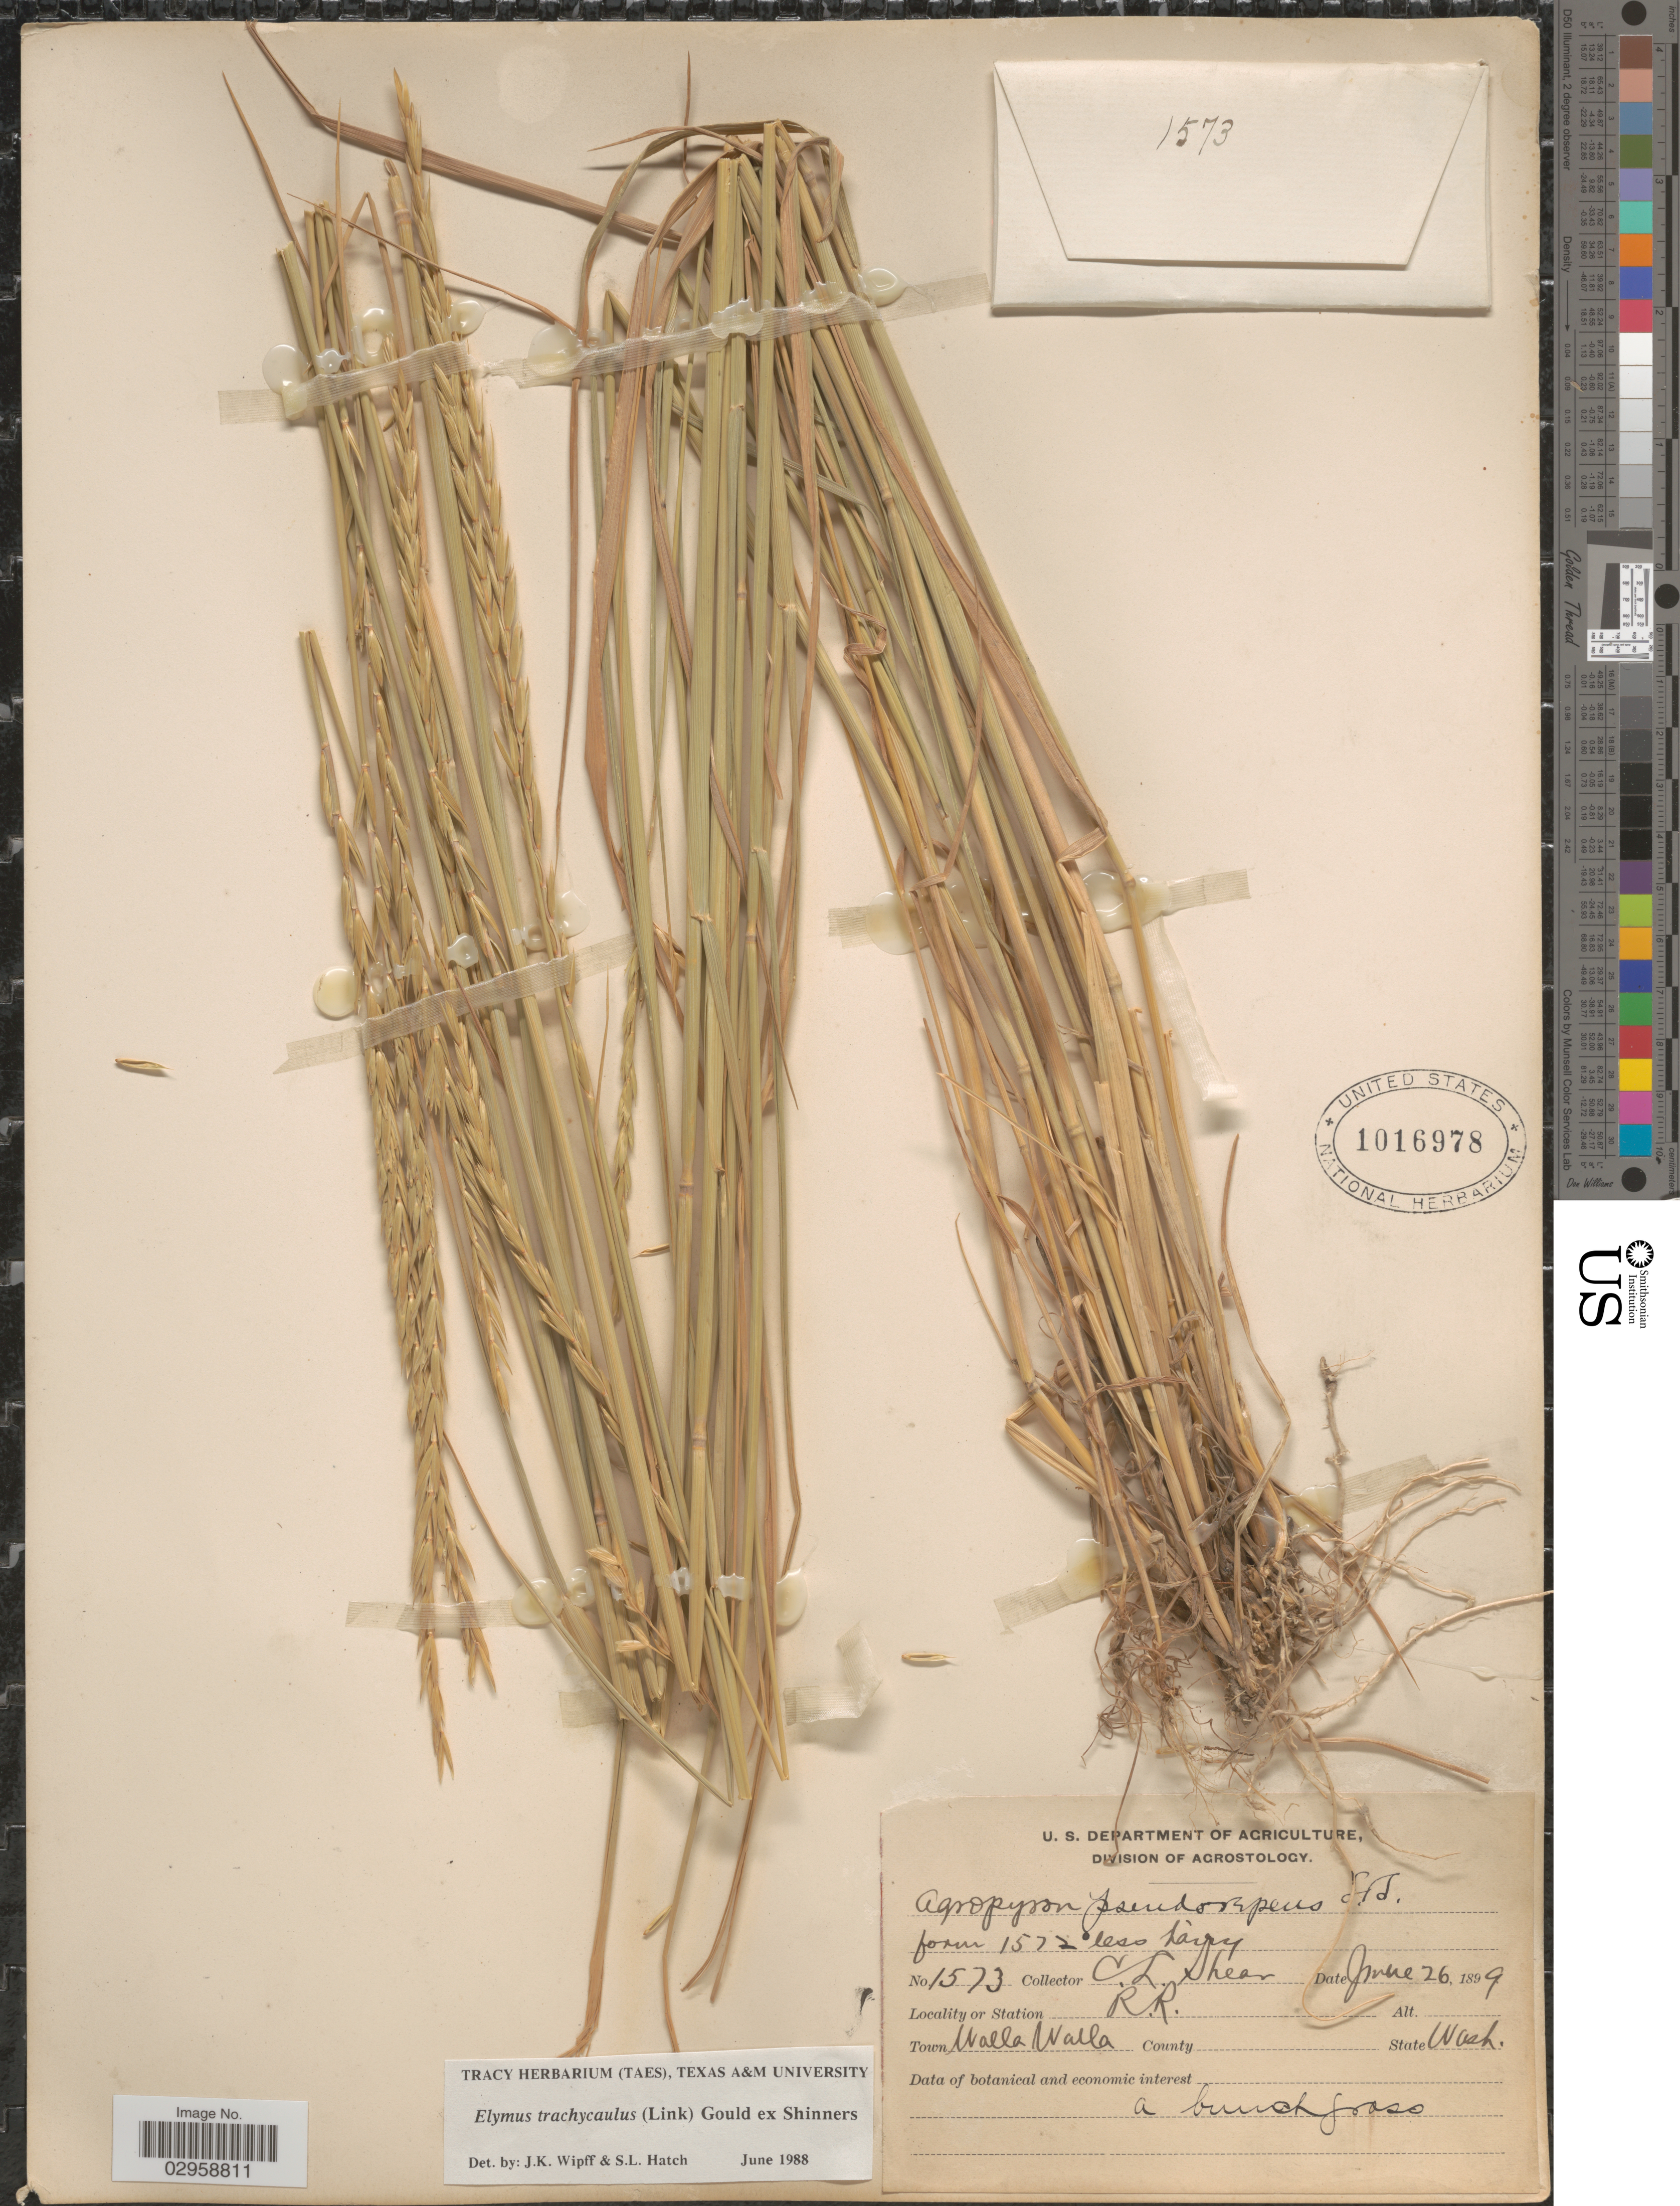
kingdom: Plantae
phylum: Tracheophyta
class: Liliopsida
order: Poales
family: Poaceae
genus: Elymus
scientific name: Elymus trachycaulus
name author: (Link) Gould ex Shinners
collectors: C. L. Shear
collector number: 1573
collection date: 1899-06-26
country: United States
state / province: Washington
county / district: Walla Walla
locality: Town Walla Walla.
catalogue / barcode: US 1016978